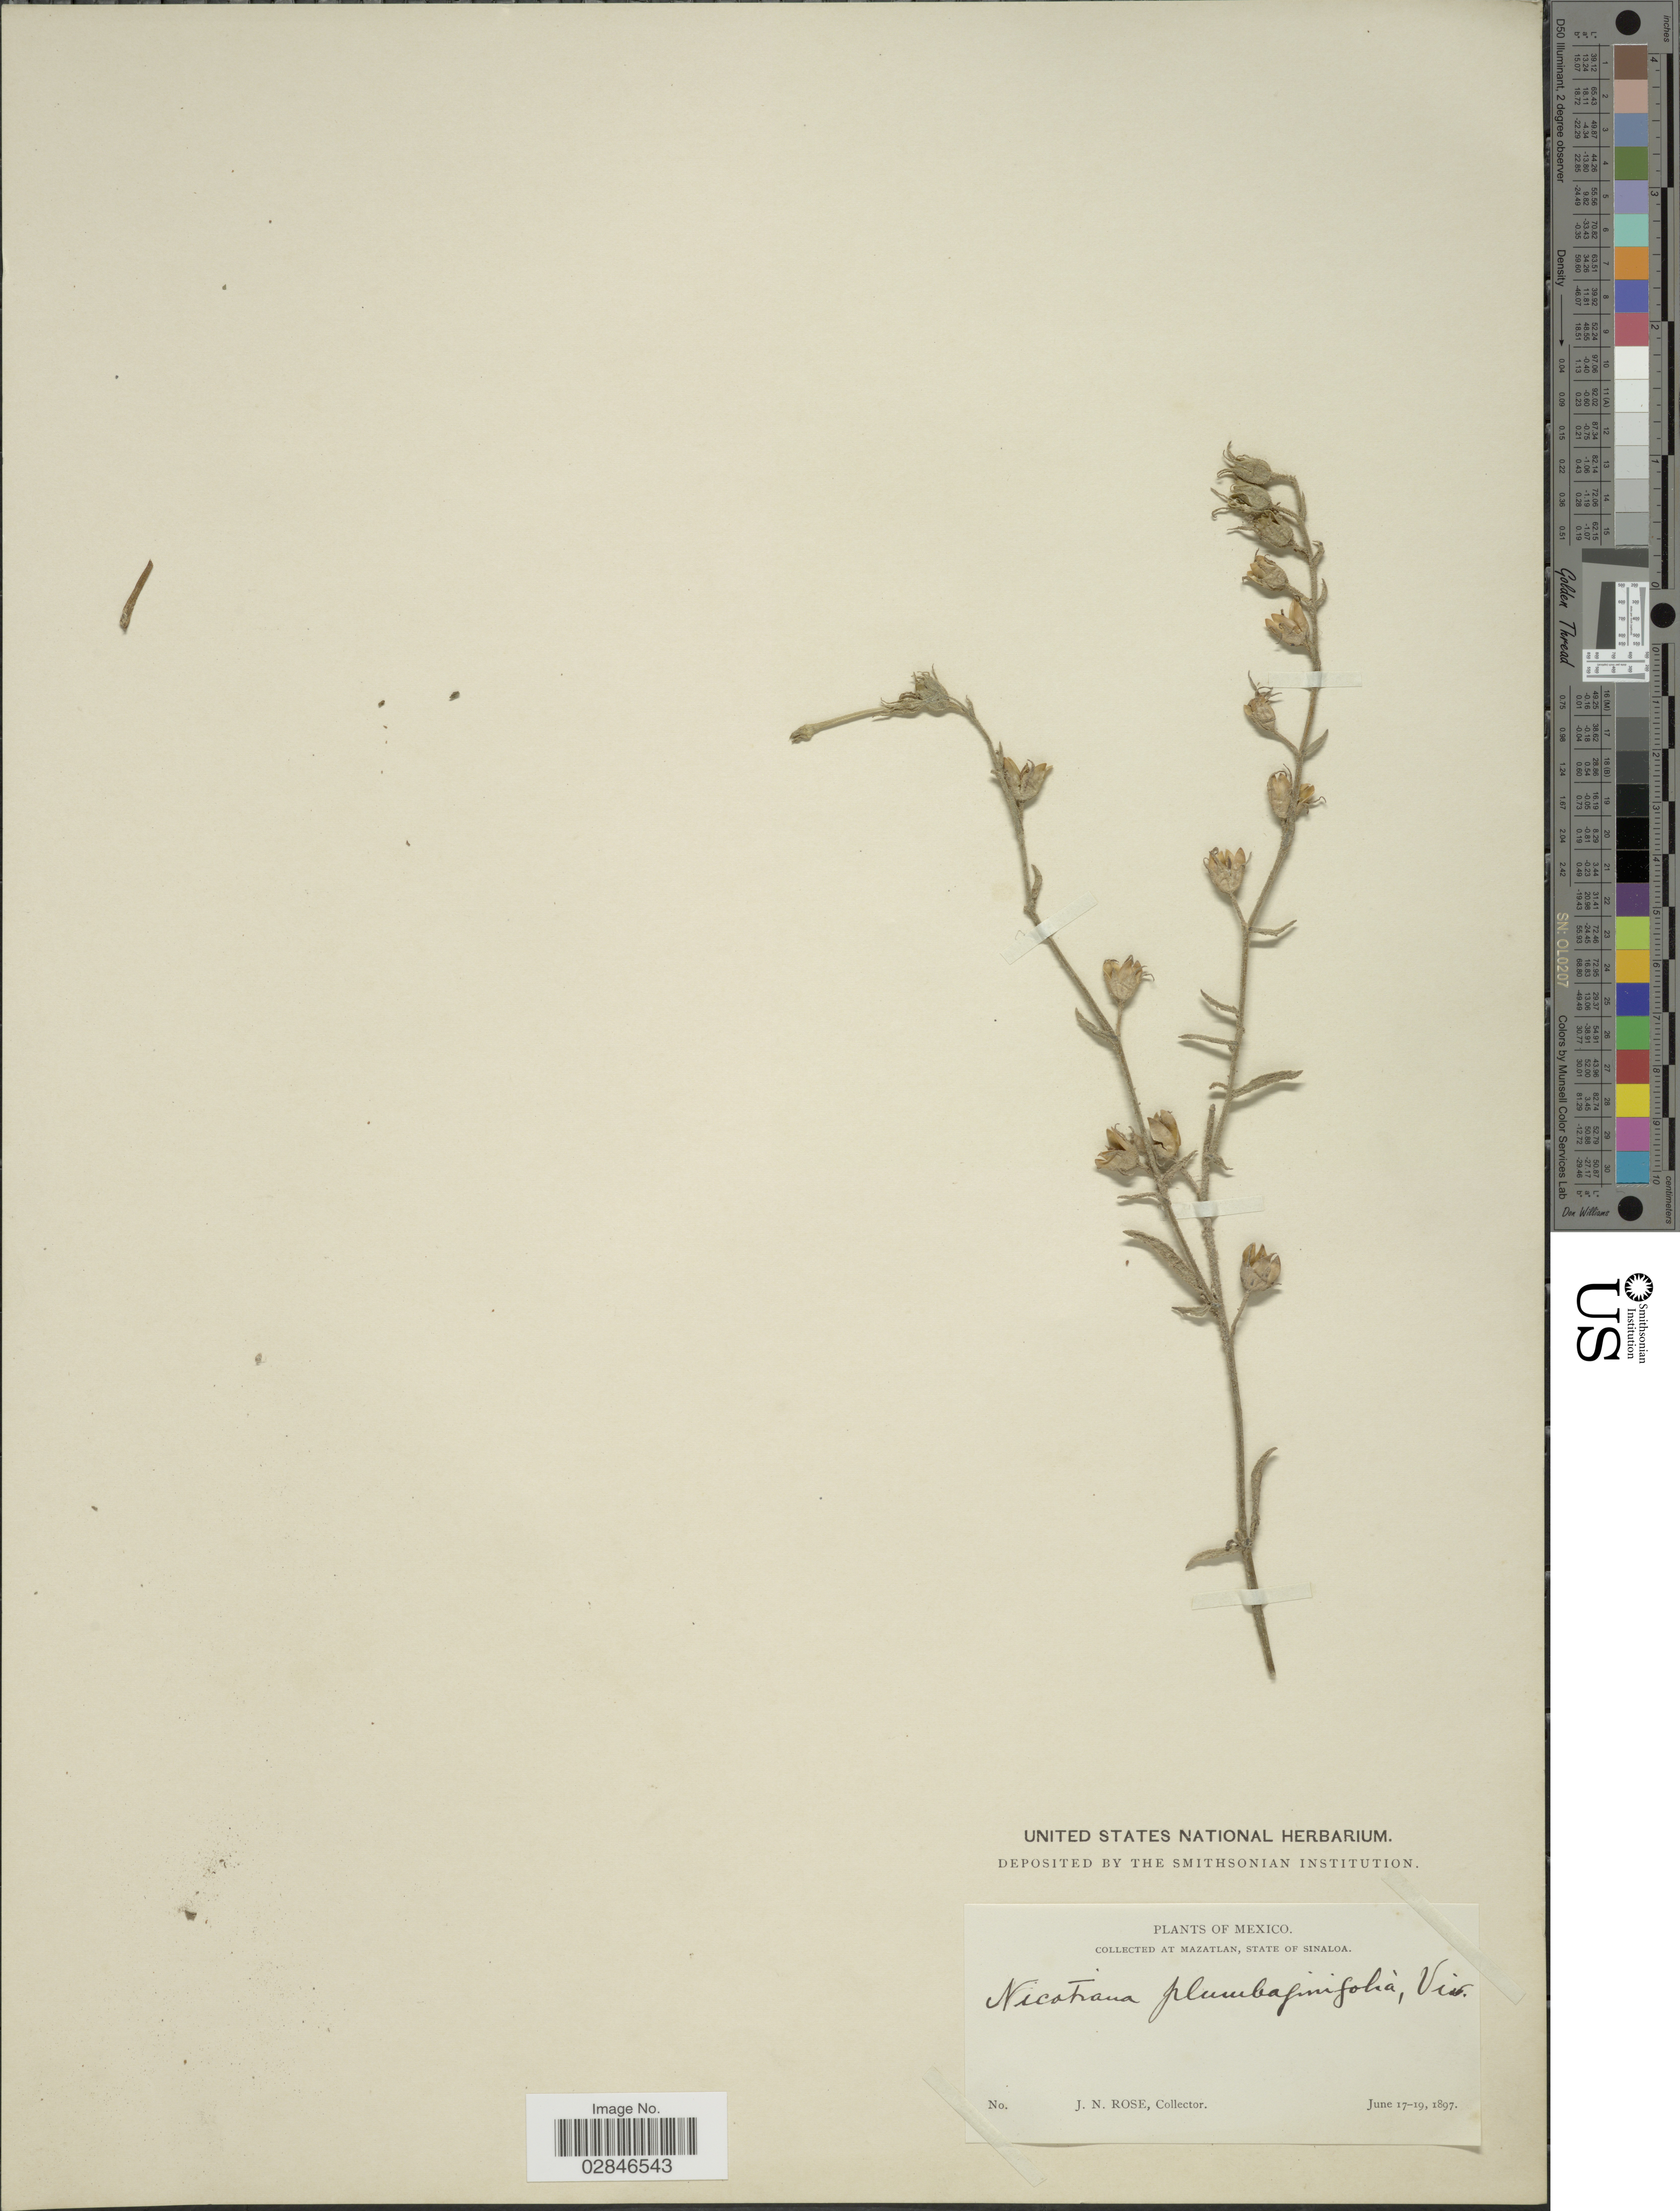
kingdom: Plantae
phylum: Tracheophyta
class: Magnoliopsida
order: Solanales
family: Solanaceae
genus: Nicotiana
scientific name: Nicotiana plumbaginifolia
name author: Viv.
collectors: J. N. Rose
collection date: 1897-06-17/1897-06-19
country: Mexico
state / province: Sinaloa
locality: Mazatlan.